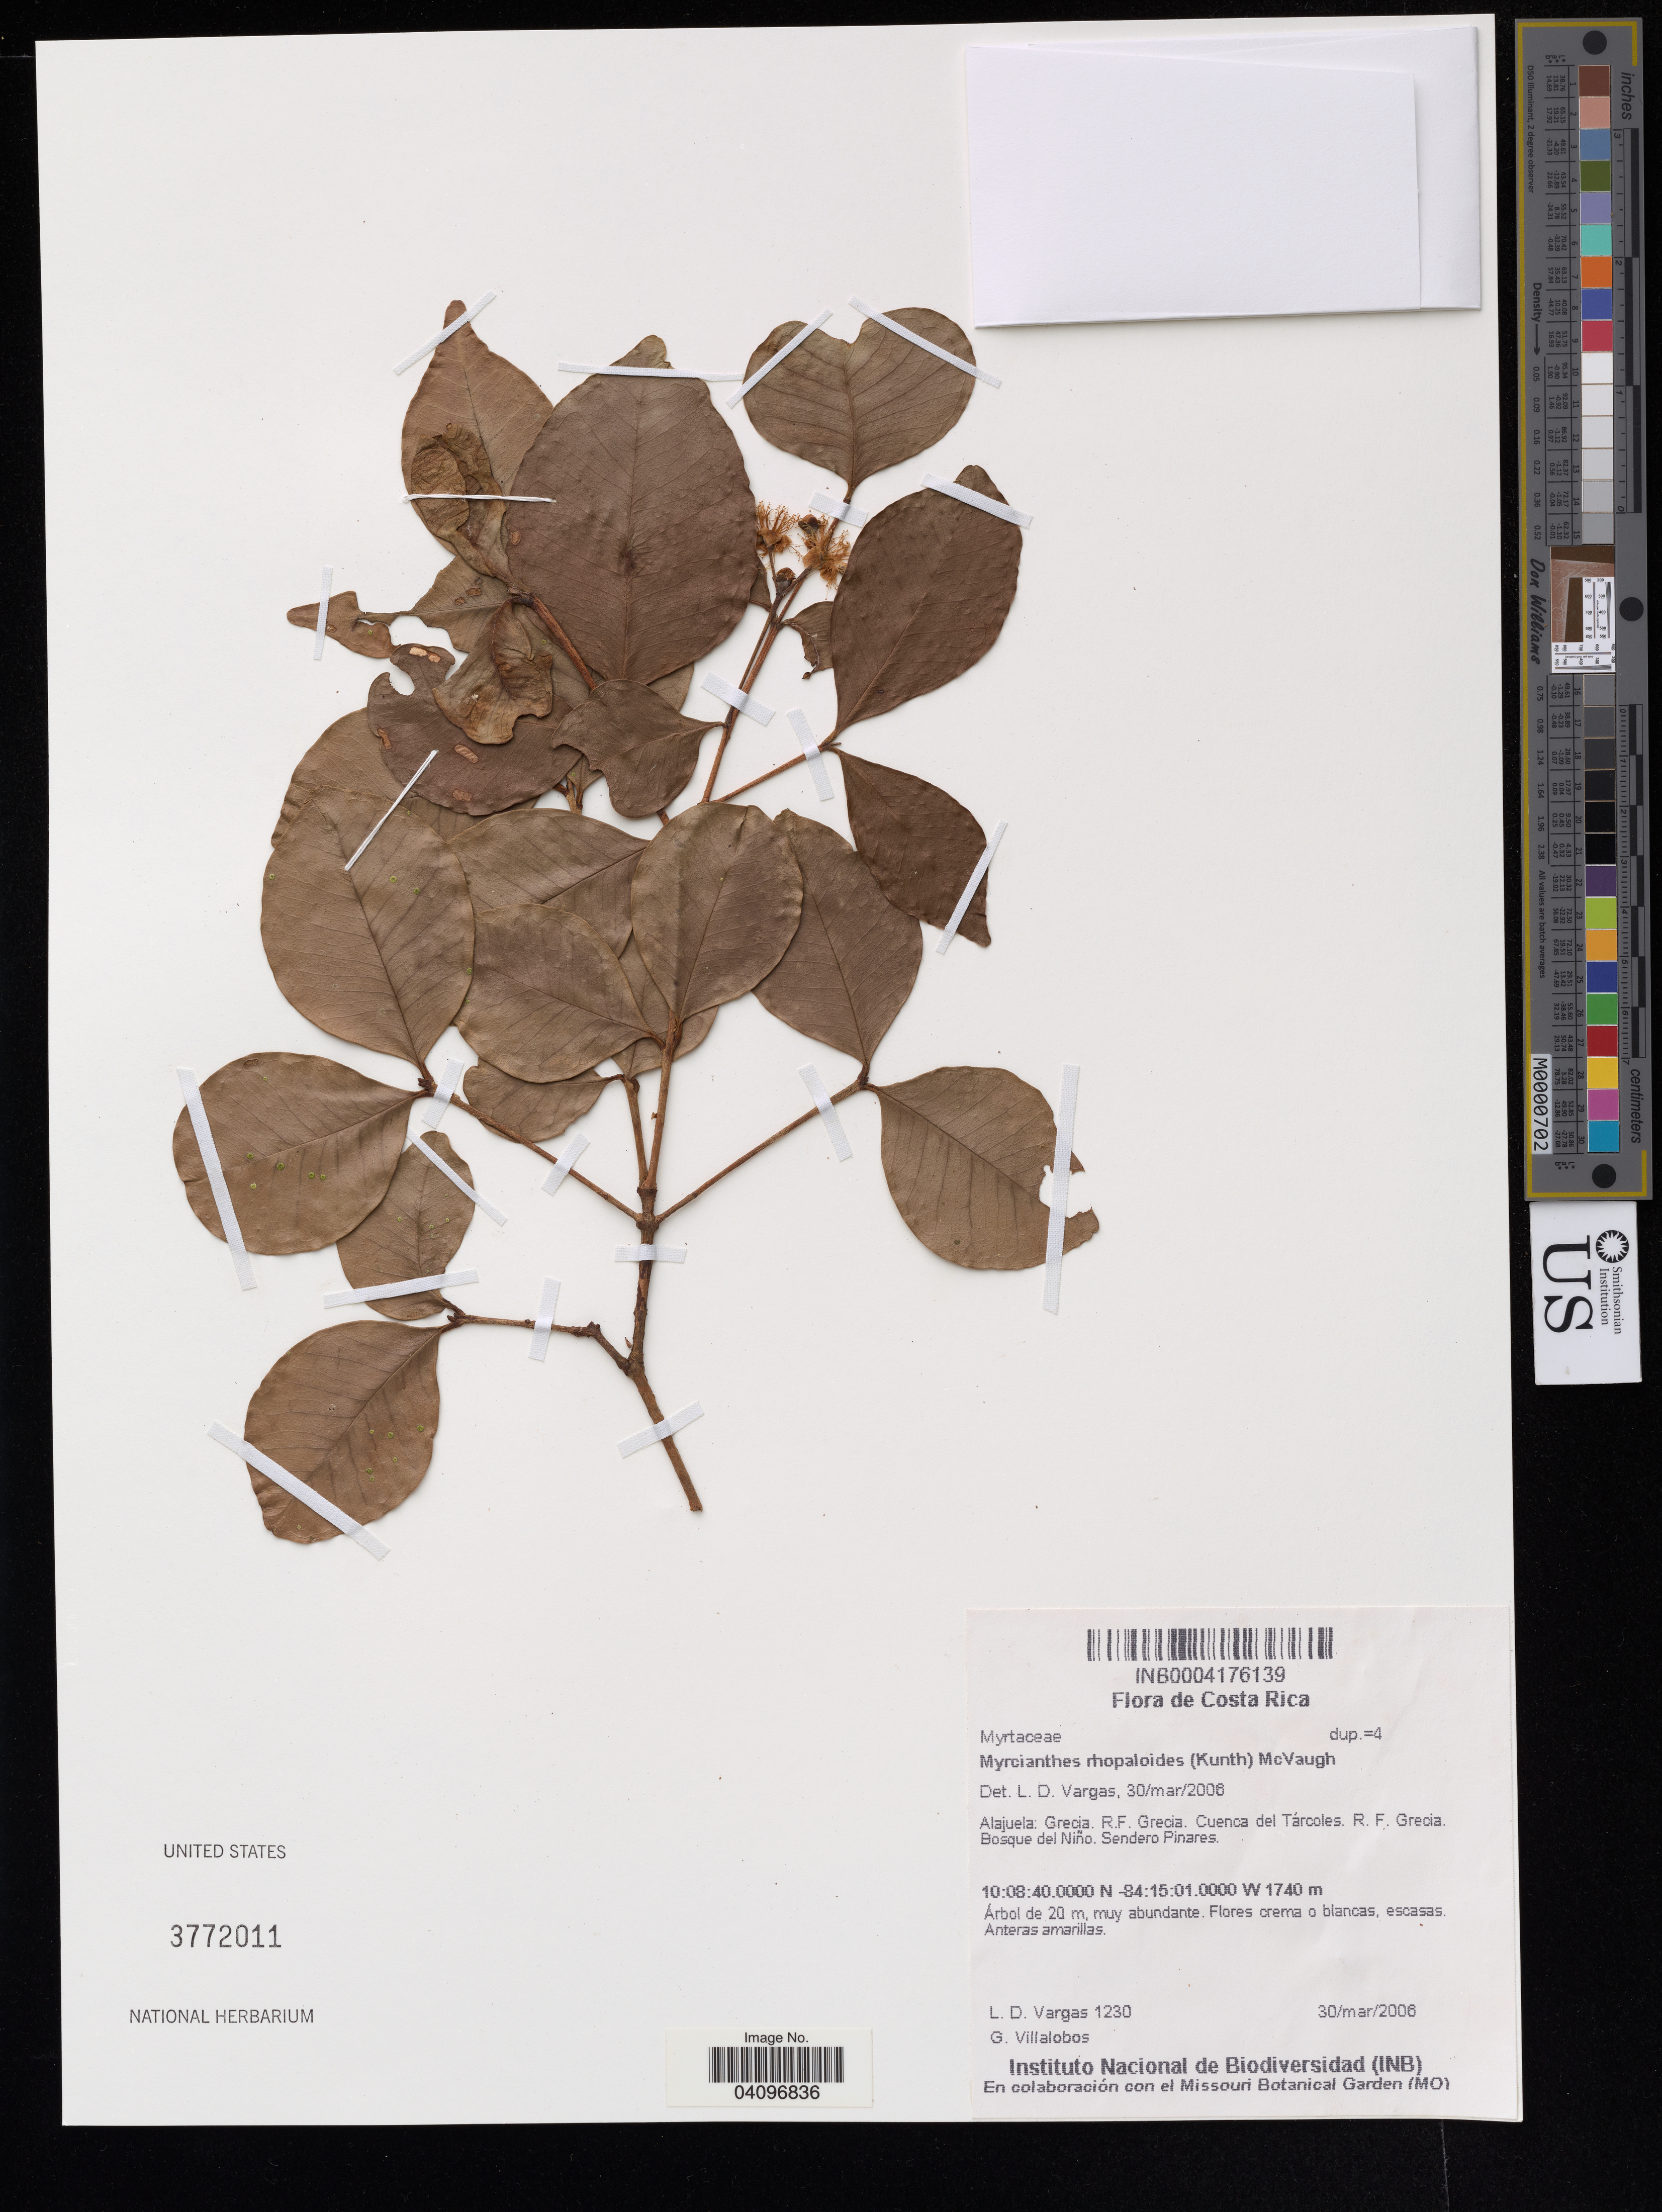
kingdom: Plantae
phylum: Tracheophyta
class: Magnoliopsida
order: Myrtales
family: Myrtaceae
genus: Myrcianthes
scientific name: Myrcianthes rhopaloides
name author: (Kunth) McVaugh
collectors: L. Vargas & G. Villalobos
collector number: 1230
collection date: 2006-03-30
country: Costa Rica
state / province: Alajuela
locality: Grecia. R.F. Grecia. Cuenca del Tárcoles. R. F. Grecia. Bosque del Niño. Sendero Pinares.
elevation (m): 1740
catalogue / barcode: US 3772011